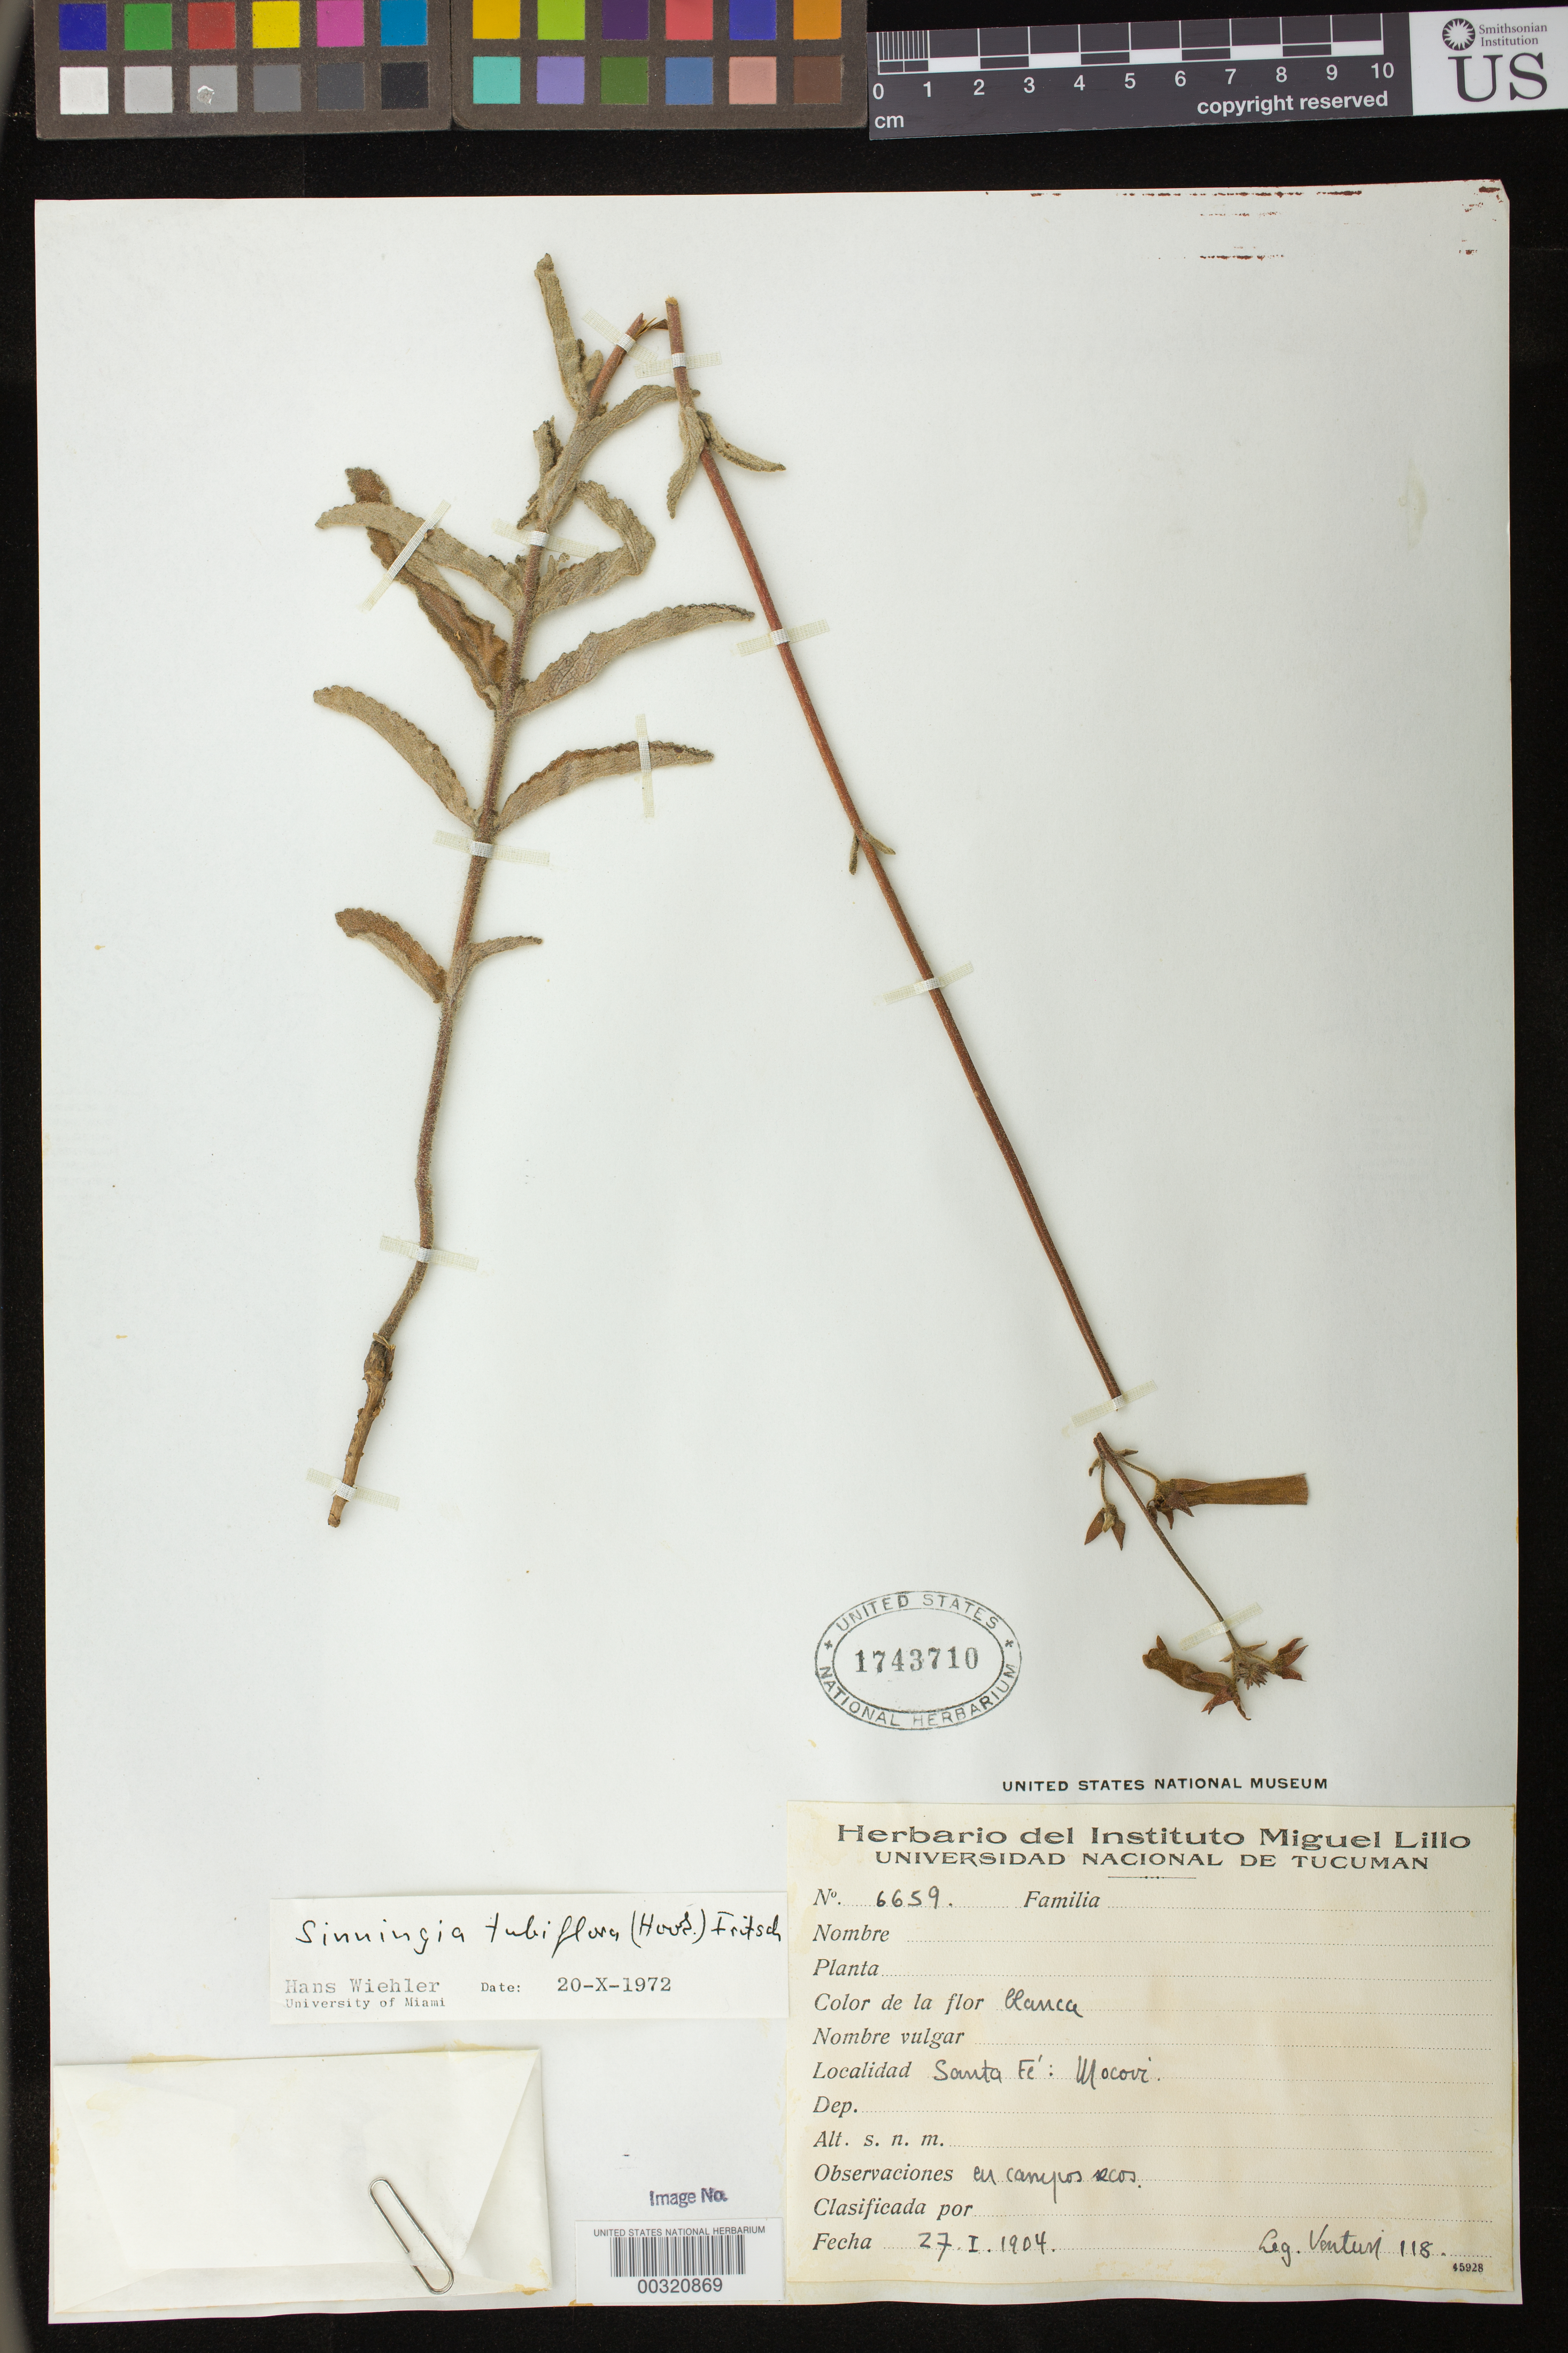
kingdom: Plantae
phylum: Tracheophyta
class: Magnoliopsida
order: Lamiales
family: Gesneriaceae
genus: Sinningia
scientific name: Sinningia tubiflora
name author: (Hook.) Fritsch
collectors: S. Venturi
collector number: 118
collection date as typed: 27 Jan 1904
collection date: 1904-01-27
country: Argentina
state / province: Santa Fe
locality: Mocovi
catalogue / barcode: US 1743710